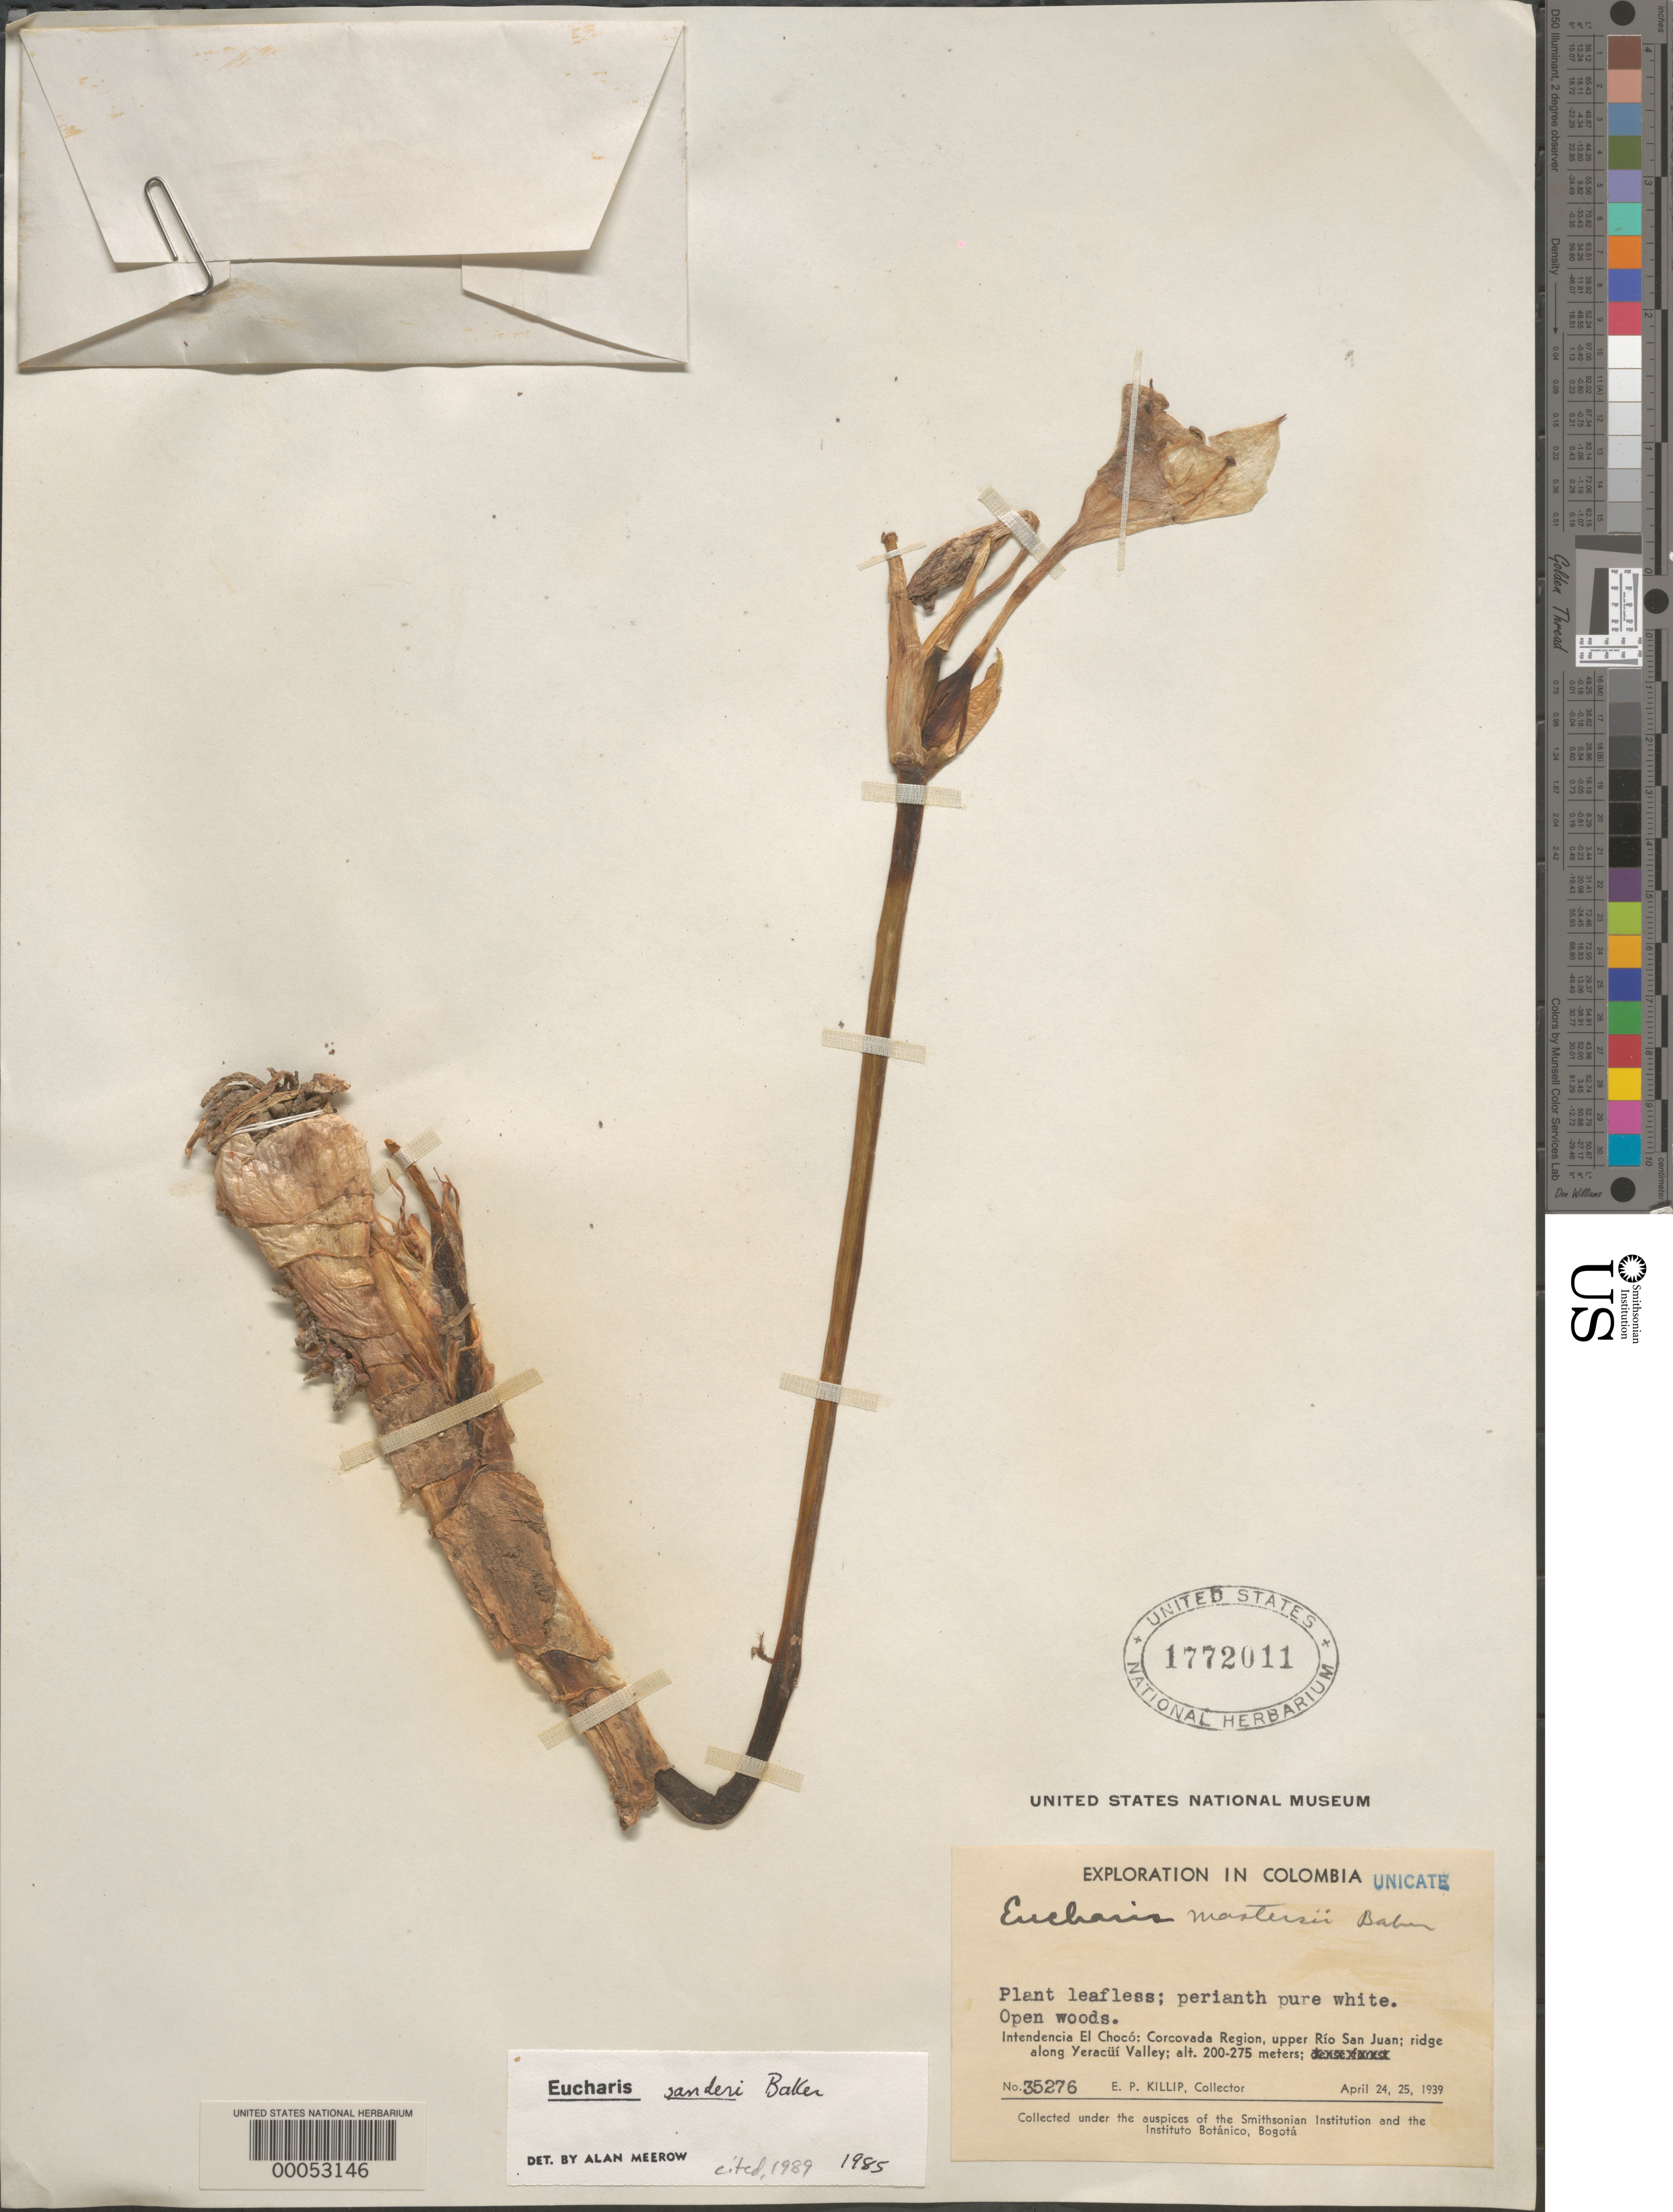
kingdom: Plantae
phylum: Tracheophyta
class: Liliopsida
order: Asparagales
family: Amaryllidaceae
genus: Eucharis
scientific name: Eucharis sanderi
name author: Baker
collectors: E. P. Killip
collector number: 35276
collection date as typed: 24 Apr 1939 to 25 Apr 1939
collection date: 1939-04-24/1939-04-25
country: Colombia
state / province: Chocó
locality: Corcovada region, upper Rio San Juan; ridge along Yeracui Valley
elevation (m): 200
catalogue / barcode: US 1772011